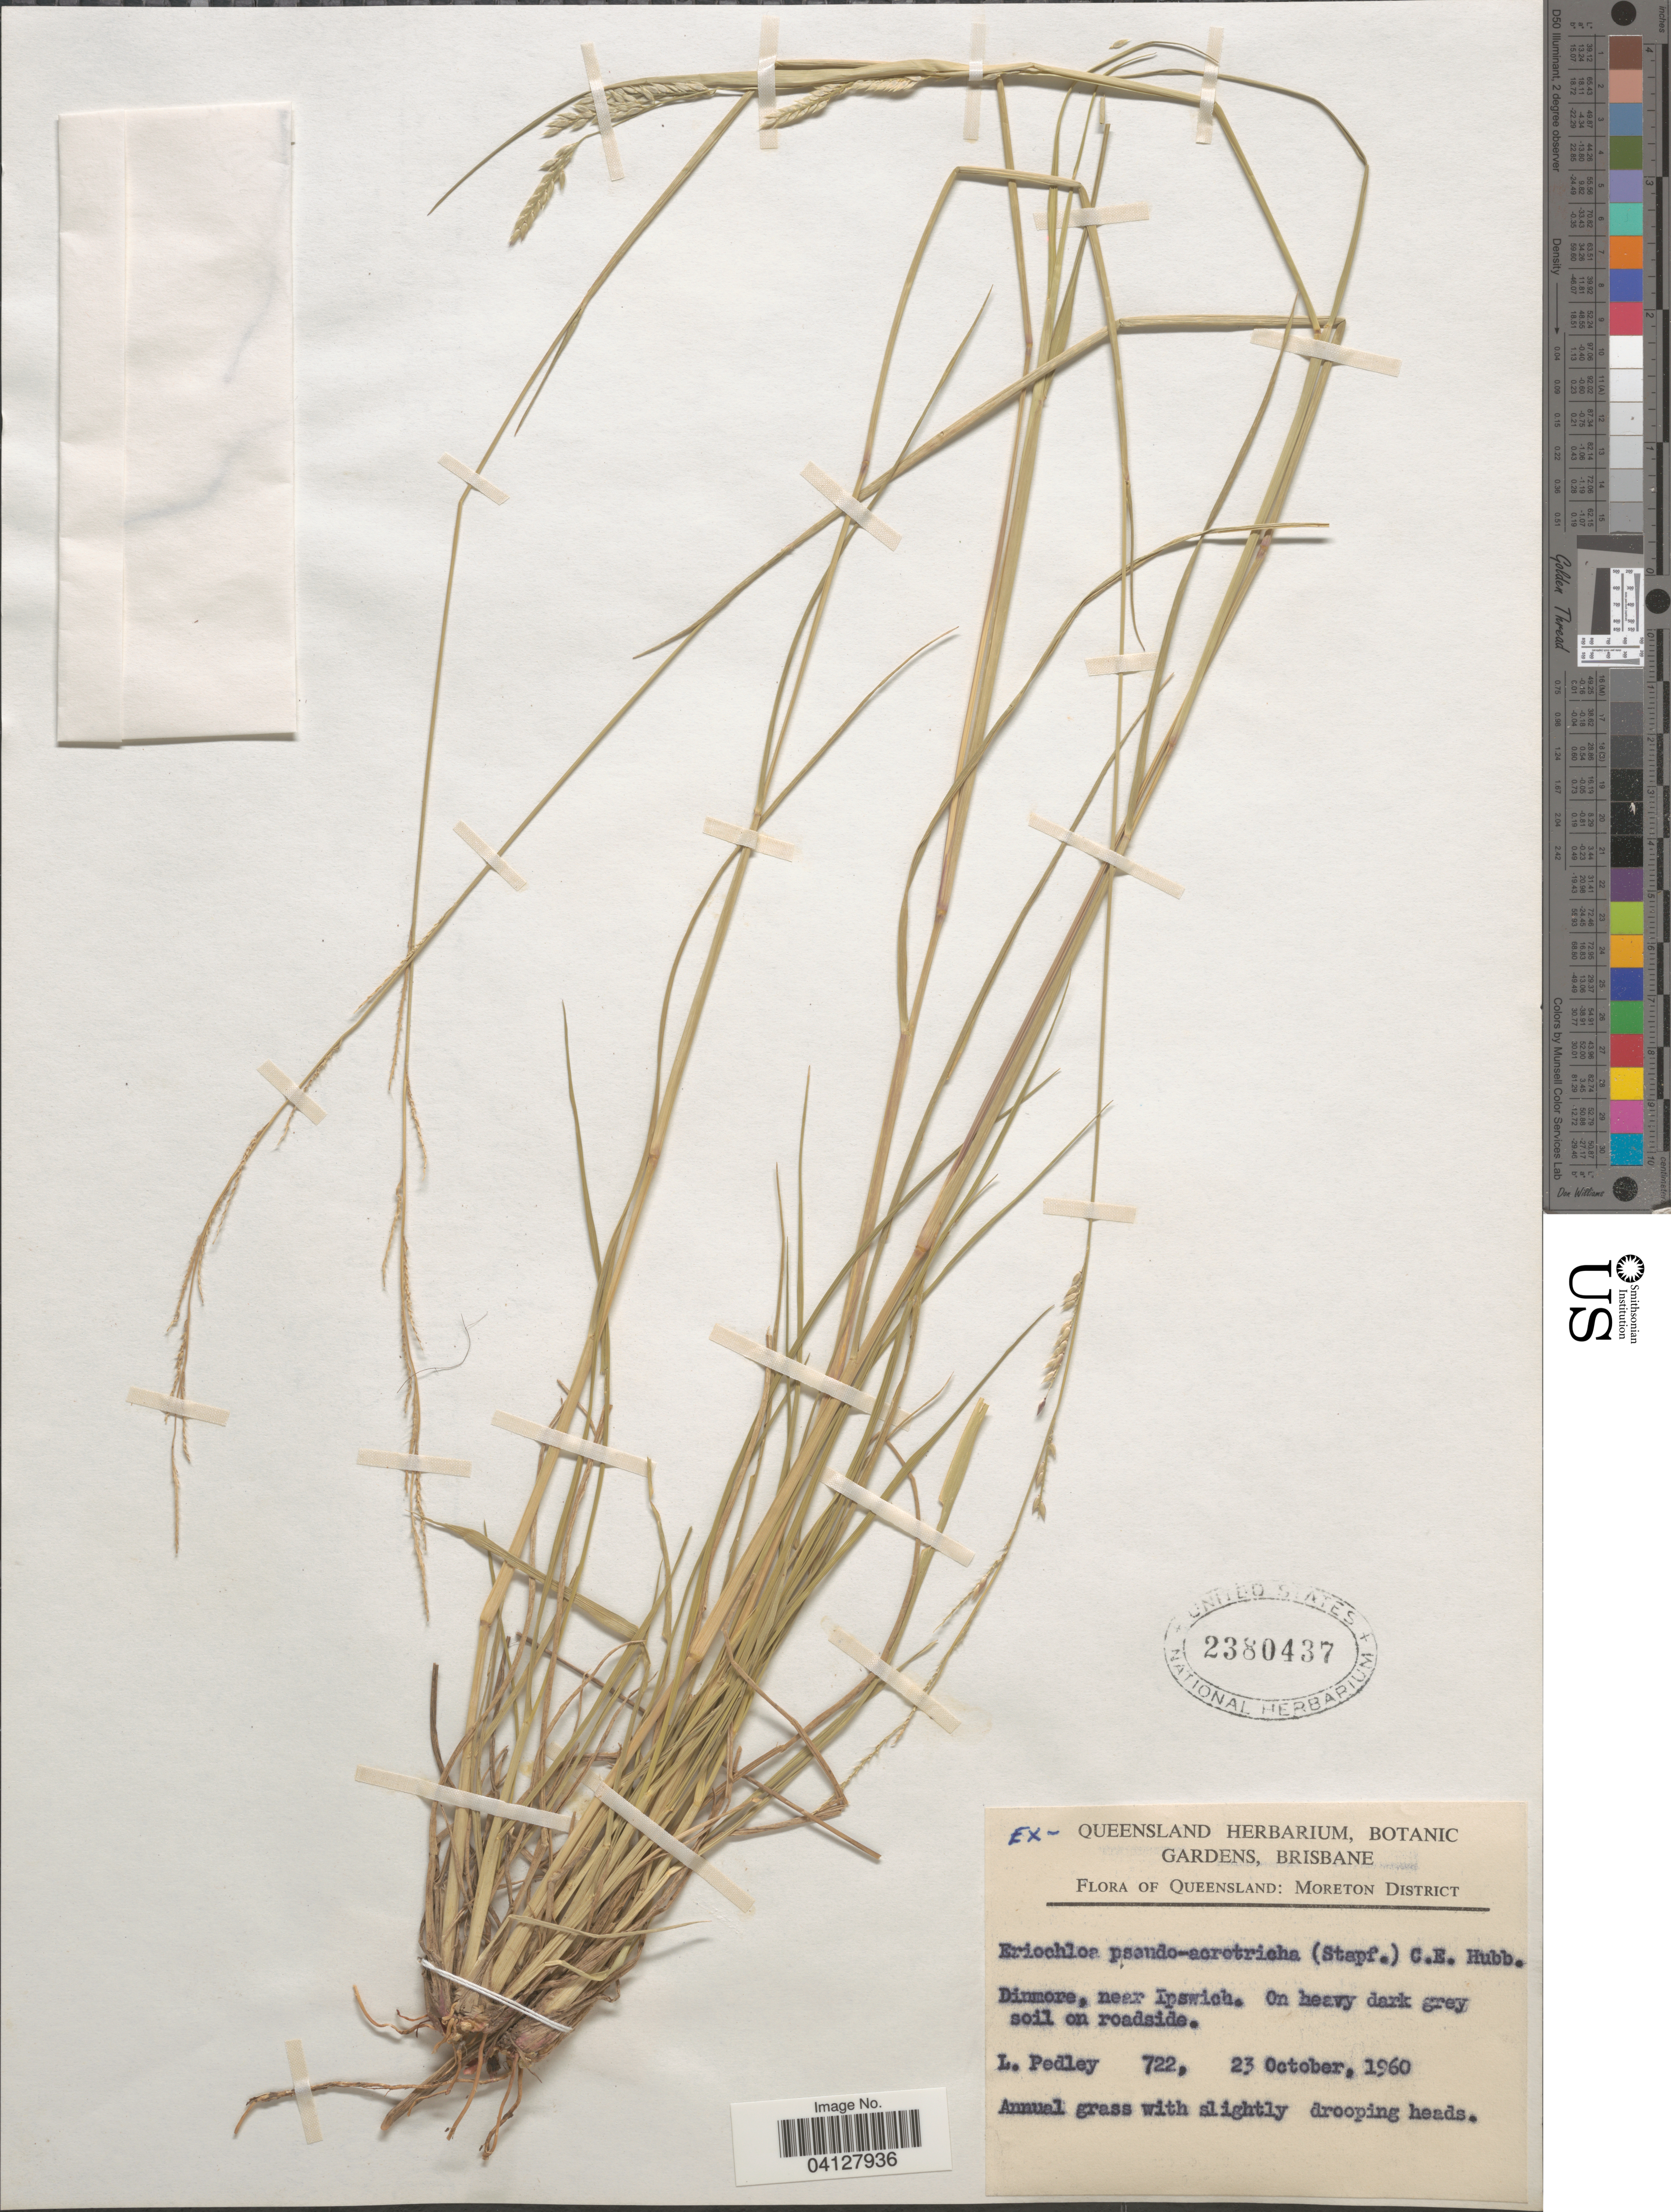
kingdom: Plantae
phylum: Tracheophyta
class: Liliopsida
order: Poales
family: Poaceae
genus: Eriochloa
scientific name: Eriochloa pseudoacrotricha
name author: (Stapf & Thell.) J.M. Black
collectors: L. Pedley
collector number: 722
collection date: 1960-10-23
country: Australia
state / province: Queensland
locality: Moreton District. Dinmore, near Ipswich.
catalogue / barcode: US 2380437